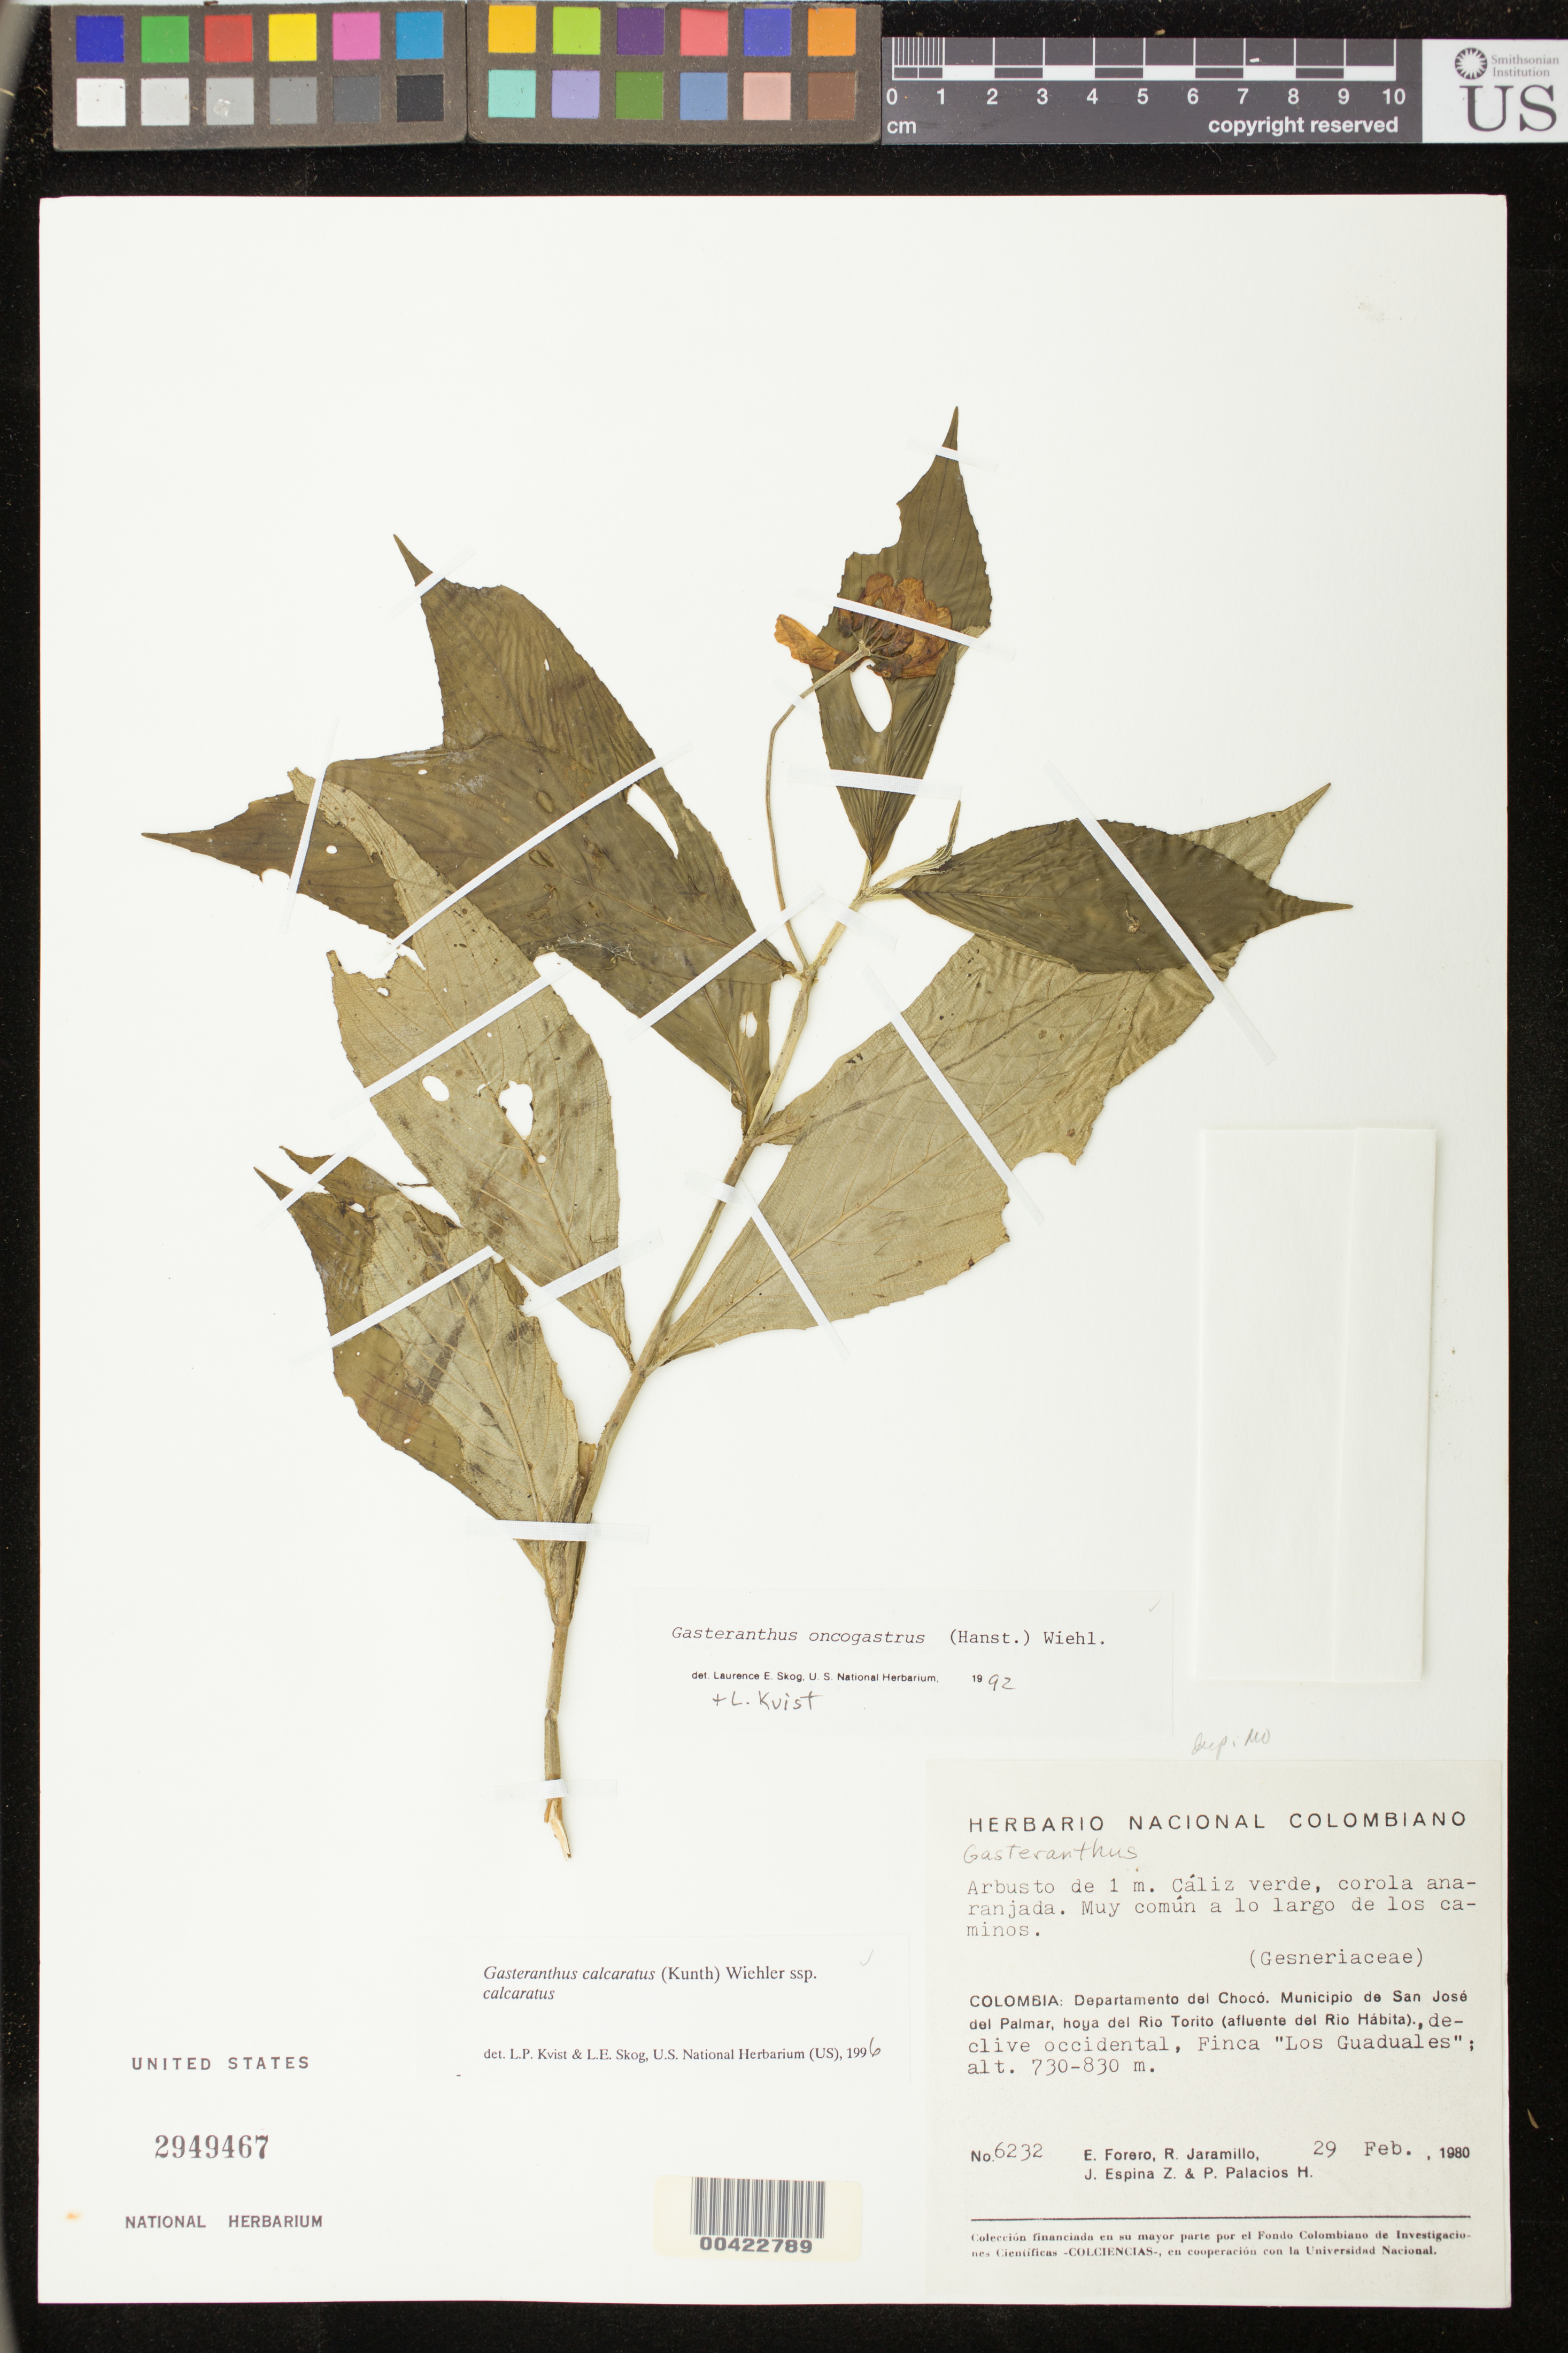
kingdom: Plantae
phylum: Tracheophyta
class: Magnoliopsida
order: Lamiales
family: Gesneriaceae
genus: Gasteranthus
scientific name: Gasteranthus calcaratus subsp. calcaratus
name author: (Kunth) Wiehler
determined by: Skog, Laurence E.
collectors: E. Forero, R. Jaramillo M., J. Espina Z. & P. Palacios H.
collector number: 6232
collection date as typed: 29 Feb 1980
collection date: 1980-02-29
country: Colombia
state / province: Chocó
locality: Mpio. de San José del Palmar, hoya del Rio Torito (afluente del Rio Hábita), declive occidental, Finca "Los Guaduales"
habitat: Muy común a lo largo de los caminos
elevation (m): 730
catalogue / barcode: US 2949467